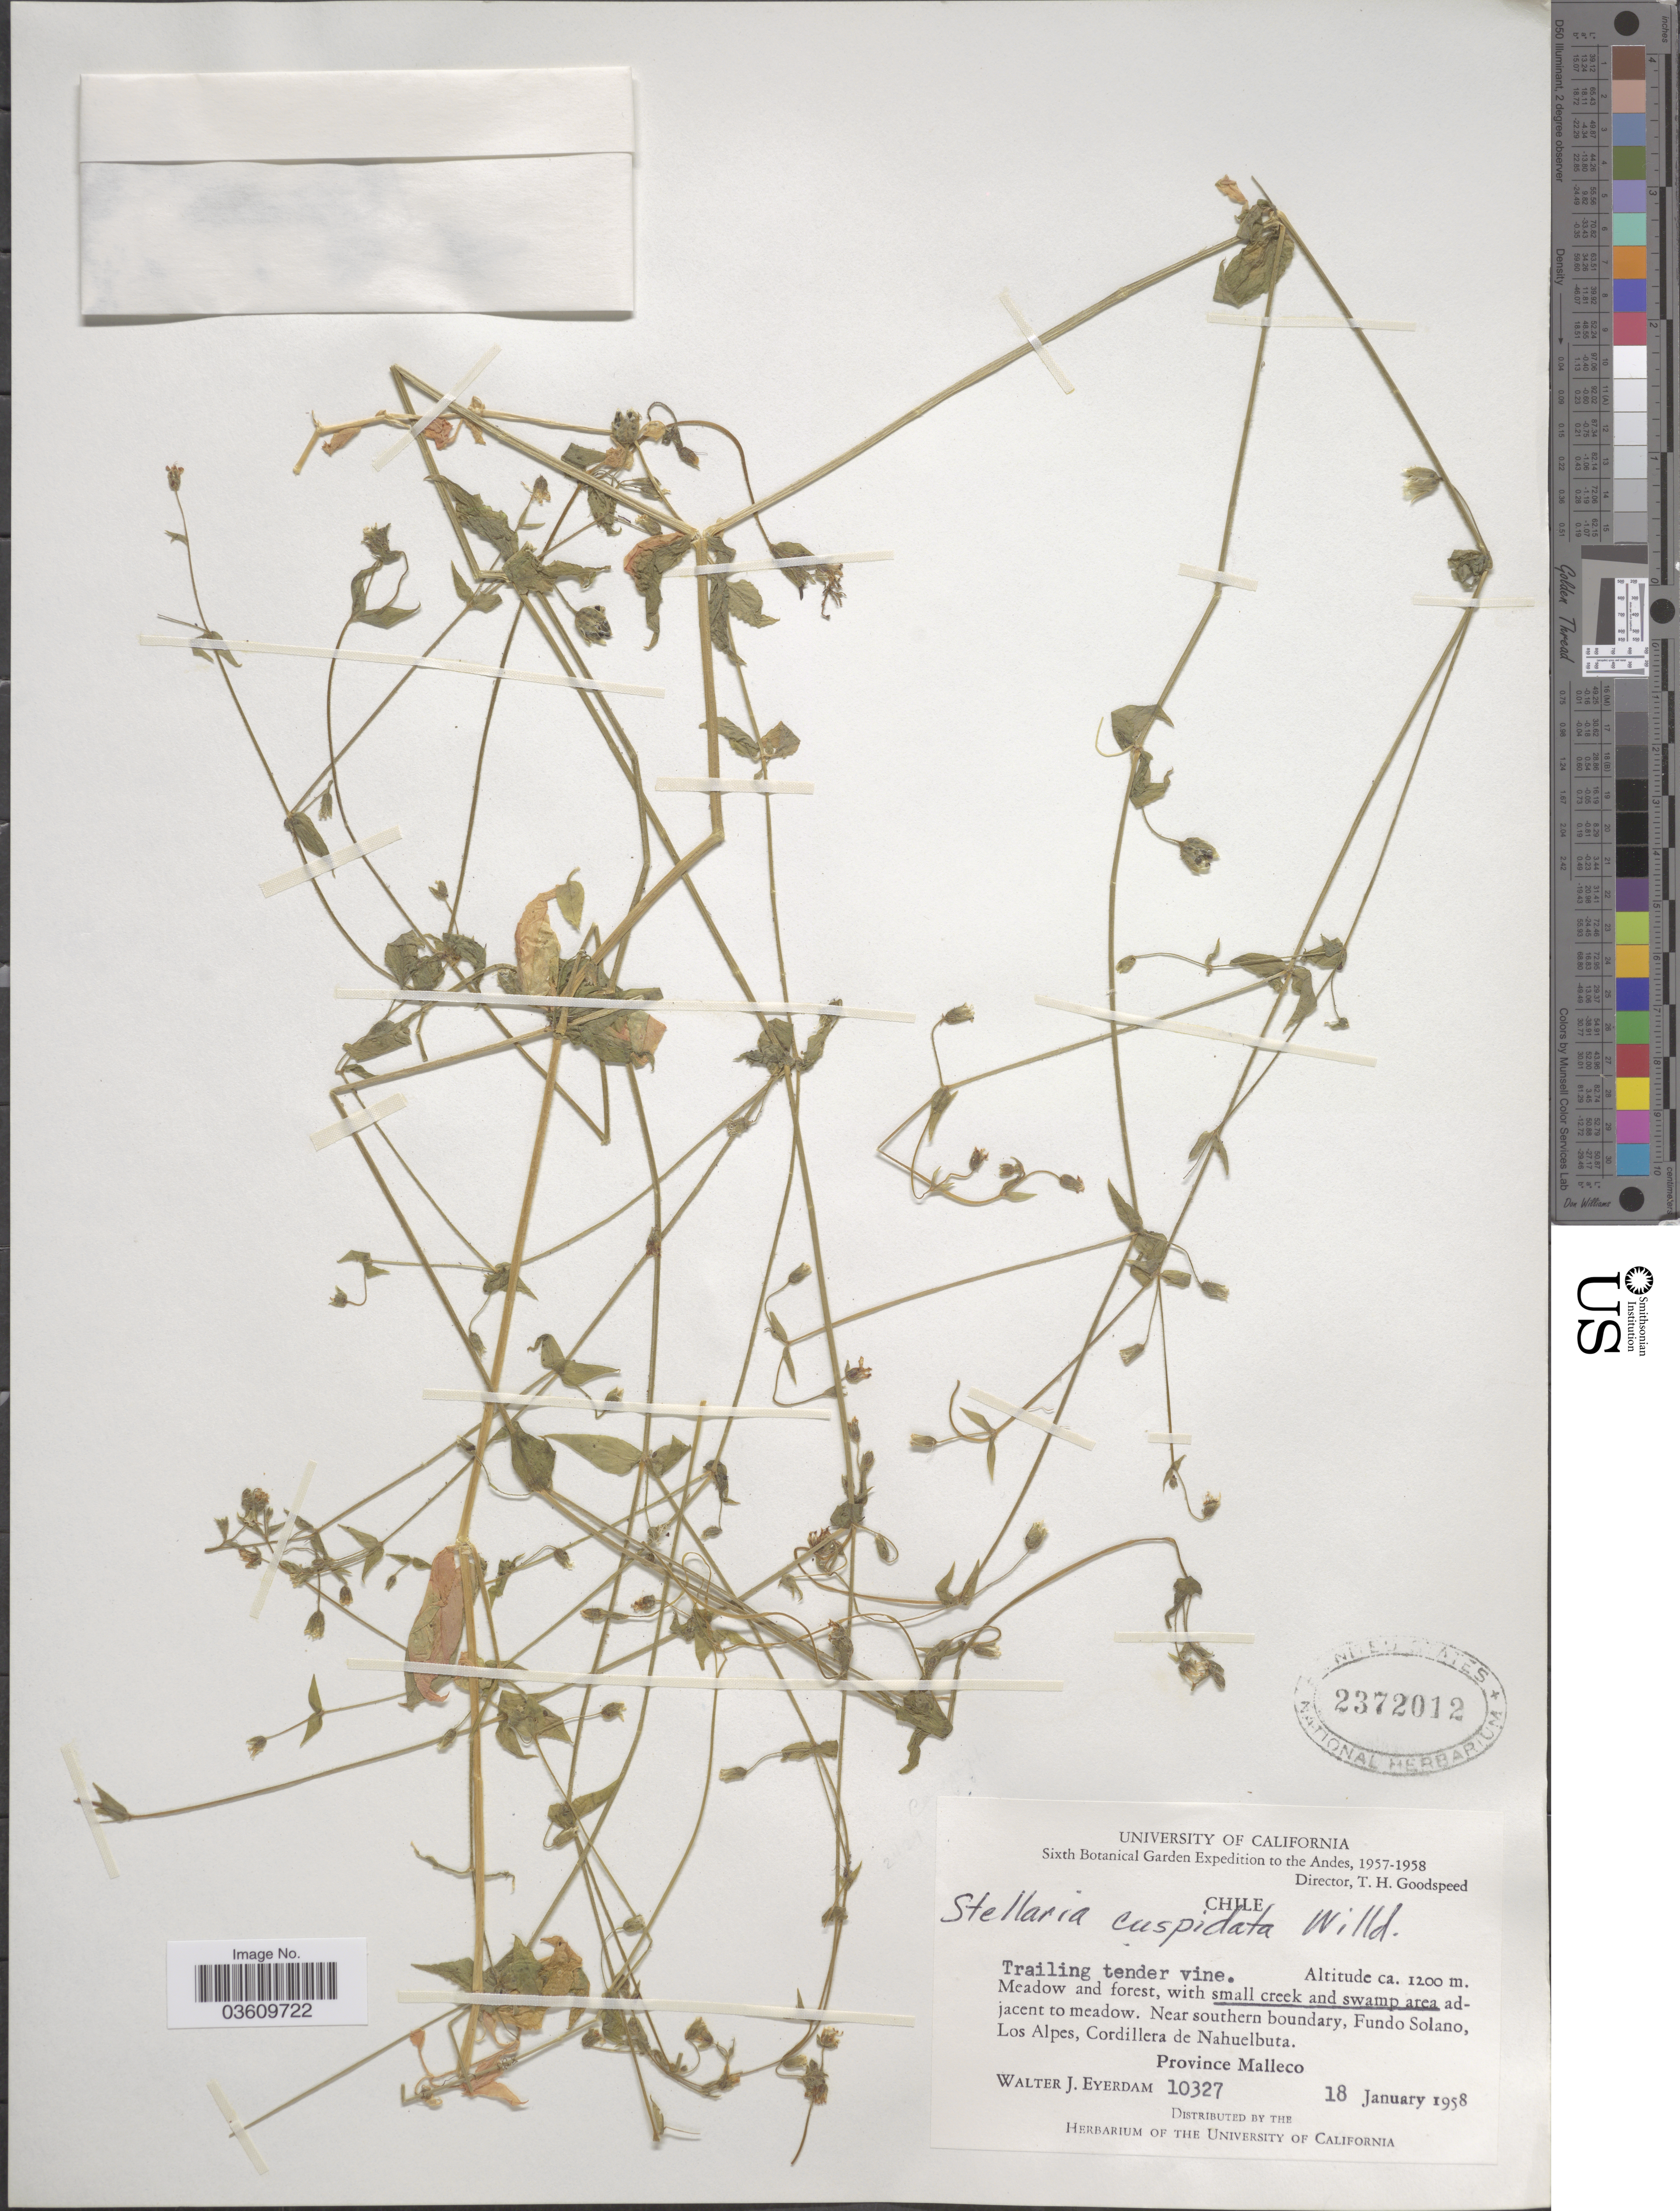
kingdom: Plantae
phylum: Tracheophyta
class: Magnoliopsida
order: Caryophyllales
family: Caryophyllaceae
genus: Stellaria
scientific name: Stellaria cuspidata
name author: Willd. ex Schltdl.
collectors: W. J. Eyerdam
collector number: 10327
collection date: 1958-01-18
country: Chile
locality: Near southern boundary, Fundo Solano, Los Alpes, Cordillera de Nahuelbuta. Province Malleco.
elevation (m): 1200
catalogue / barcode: US 2372012